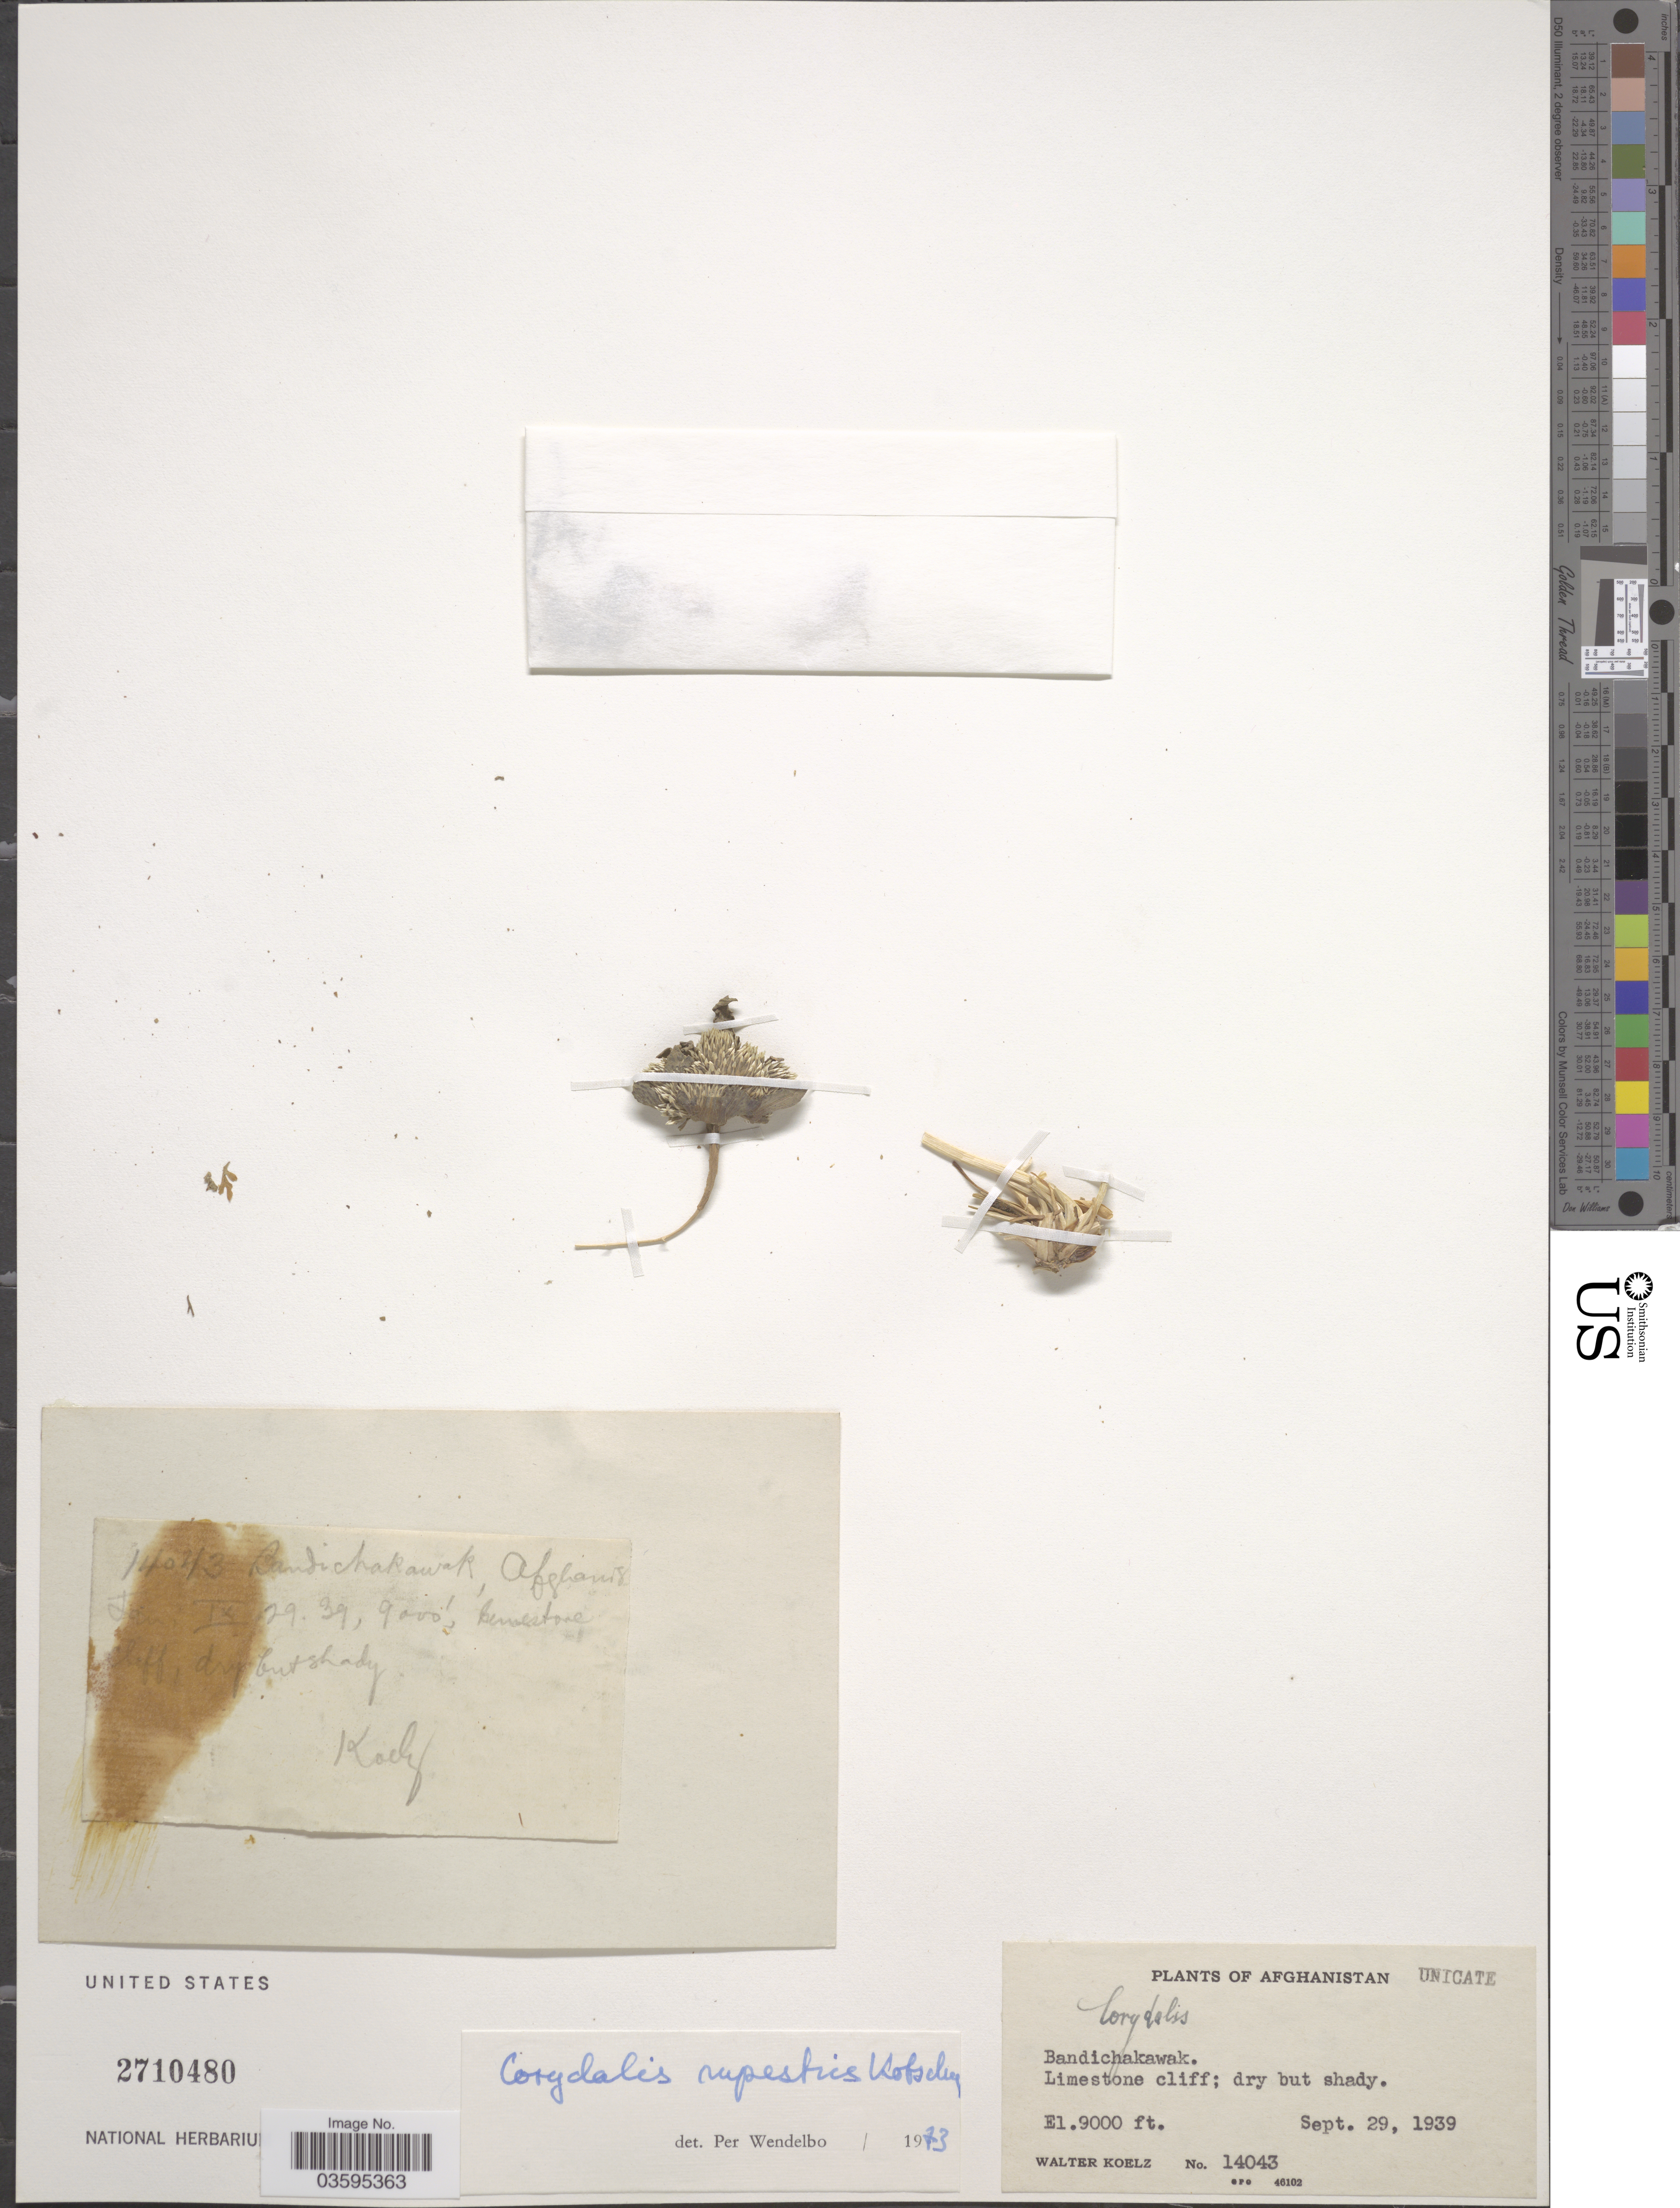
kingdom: Plantae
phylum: Tracheophyta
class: Magnoliopsida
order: Ranunculales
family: Papaveraceae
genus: Corydalis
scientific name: Corydalis rupestris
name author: Kotschy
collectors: W. N. Koelz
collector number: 14043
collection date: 1939-09-29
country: Afghanistan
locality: Bandichakawak.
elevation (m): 2743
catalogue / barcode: US 2710480